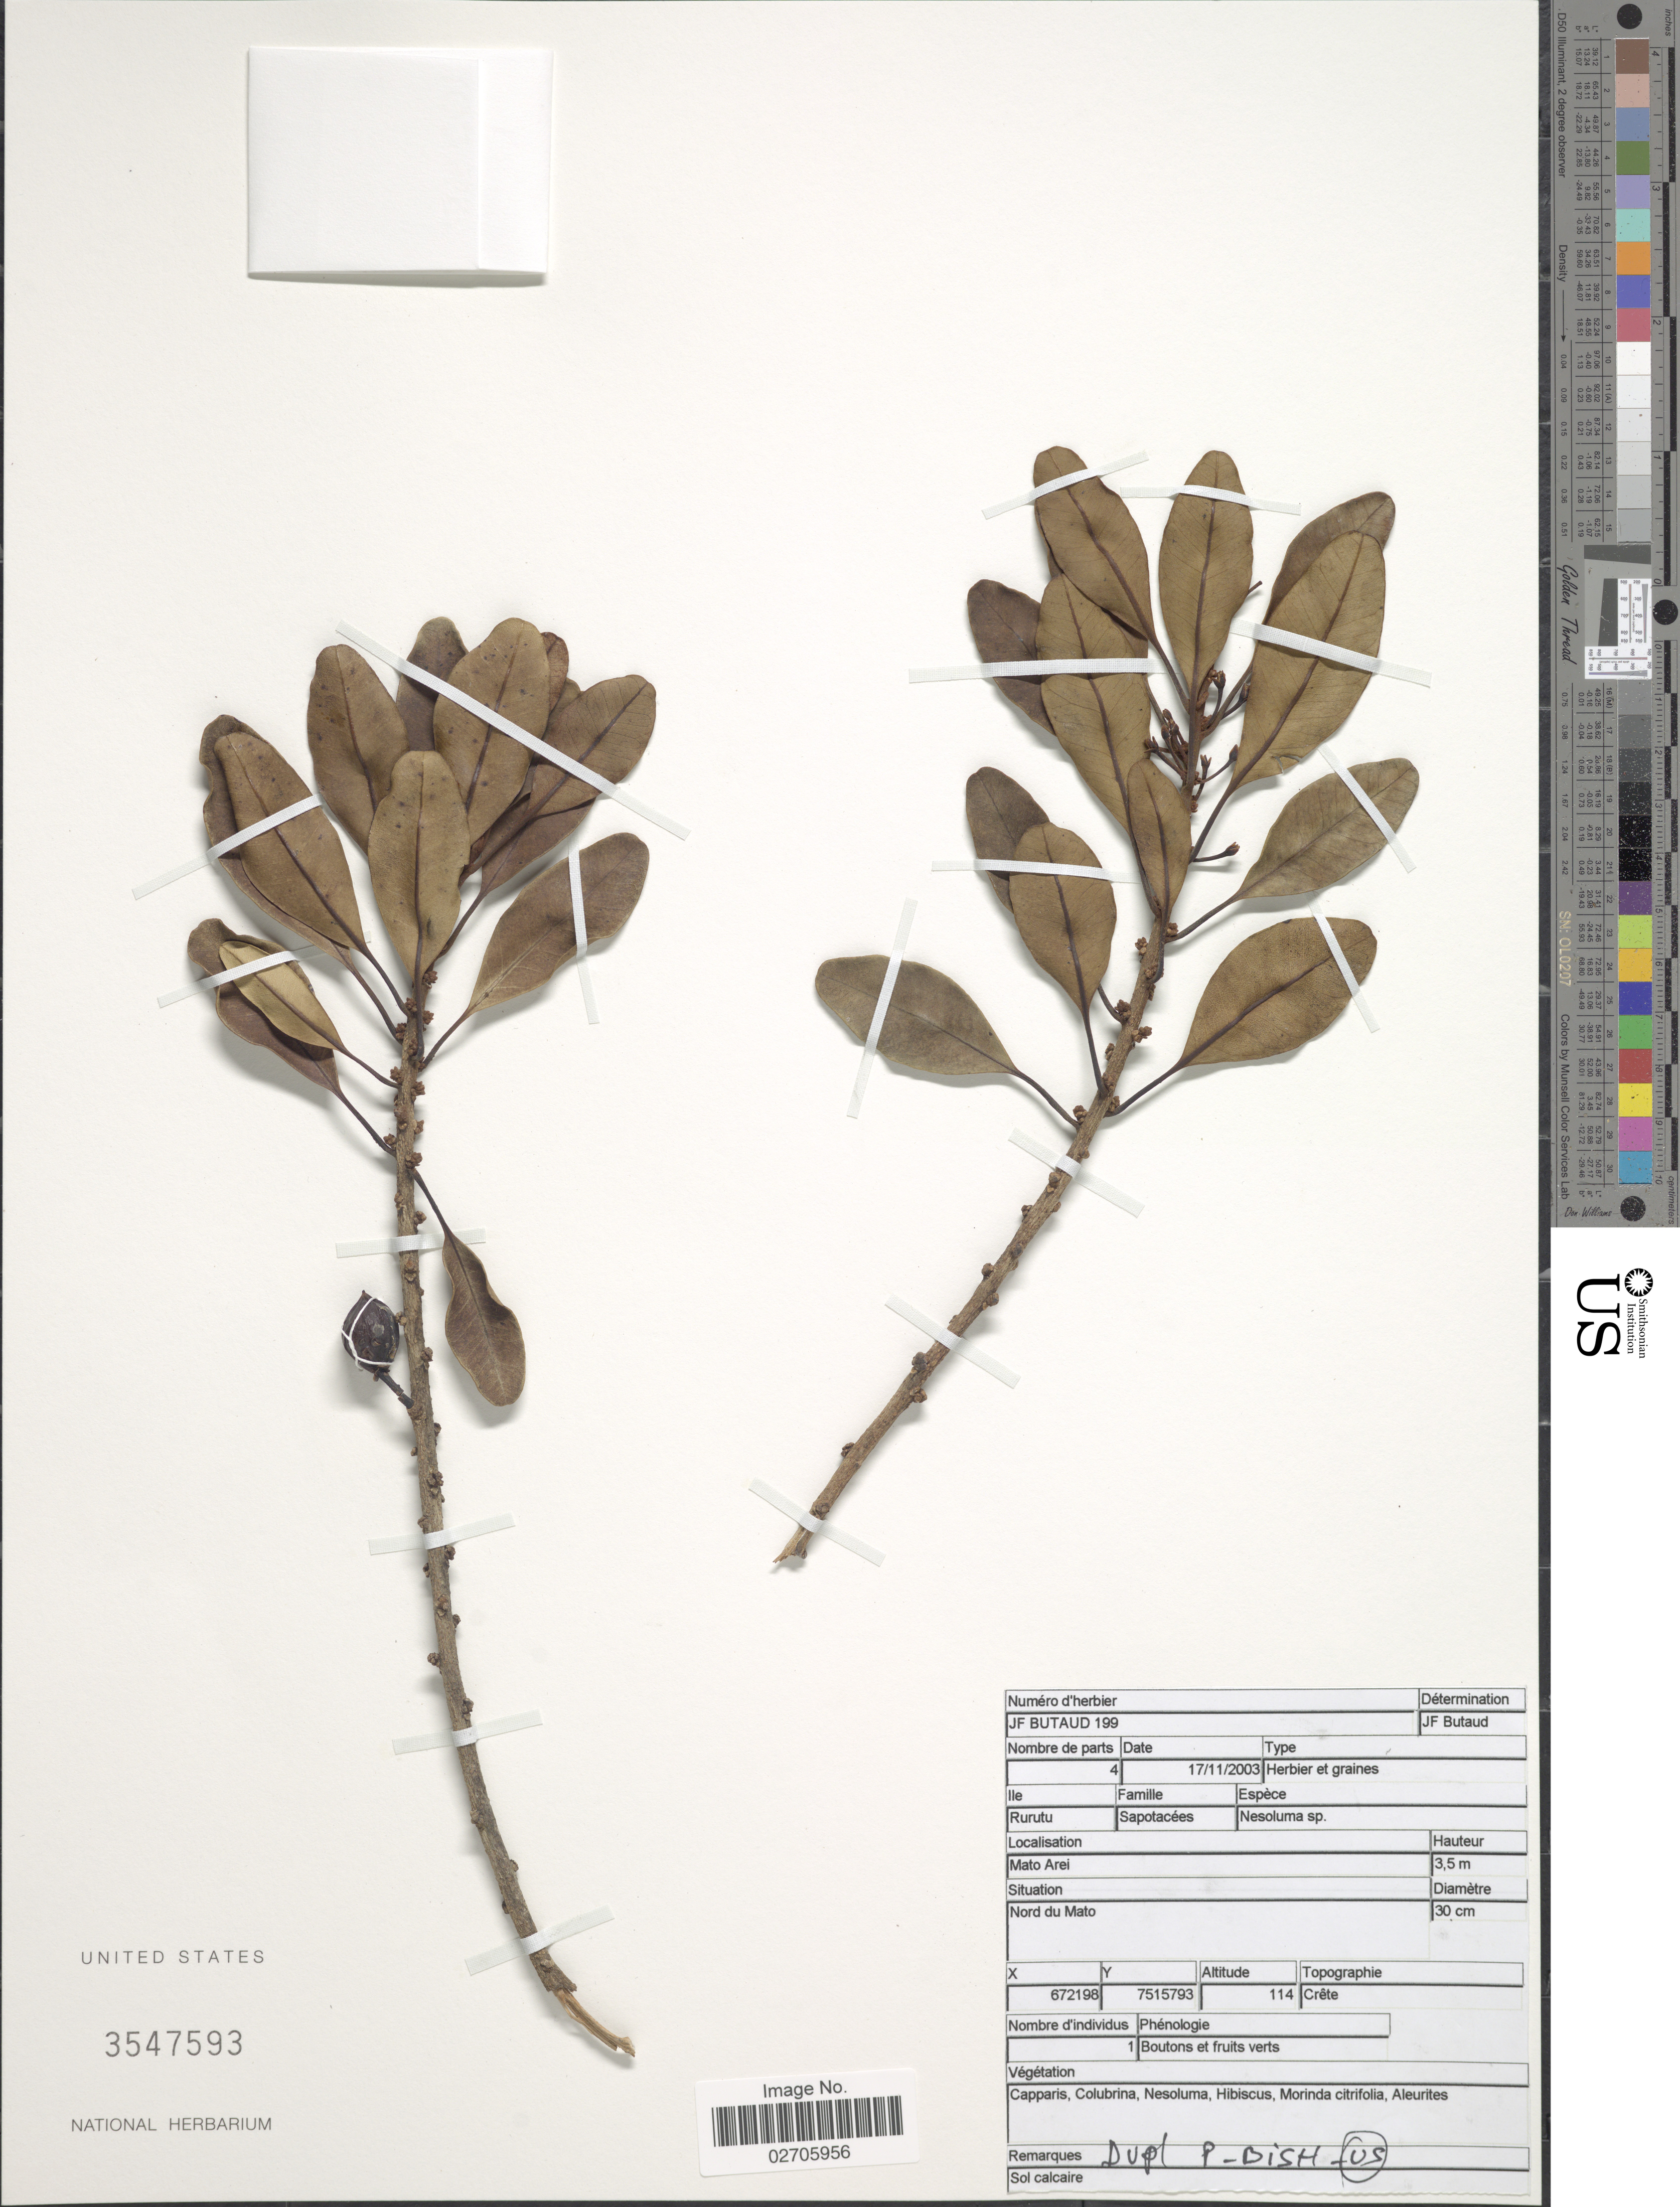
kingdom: Plantae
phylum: Tracheophyta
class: Magnoliopsida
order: Ericales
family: Sapotaceae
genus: Nesoluma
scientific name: Nesoluma sp.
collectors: J.-F. Butaud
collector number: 199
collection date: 2003-11-17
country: French Polynesia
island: Rurutu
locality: Rurutu. Mato Arei. Nord du Mato.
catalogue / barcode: US 3547593